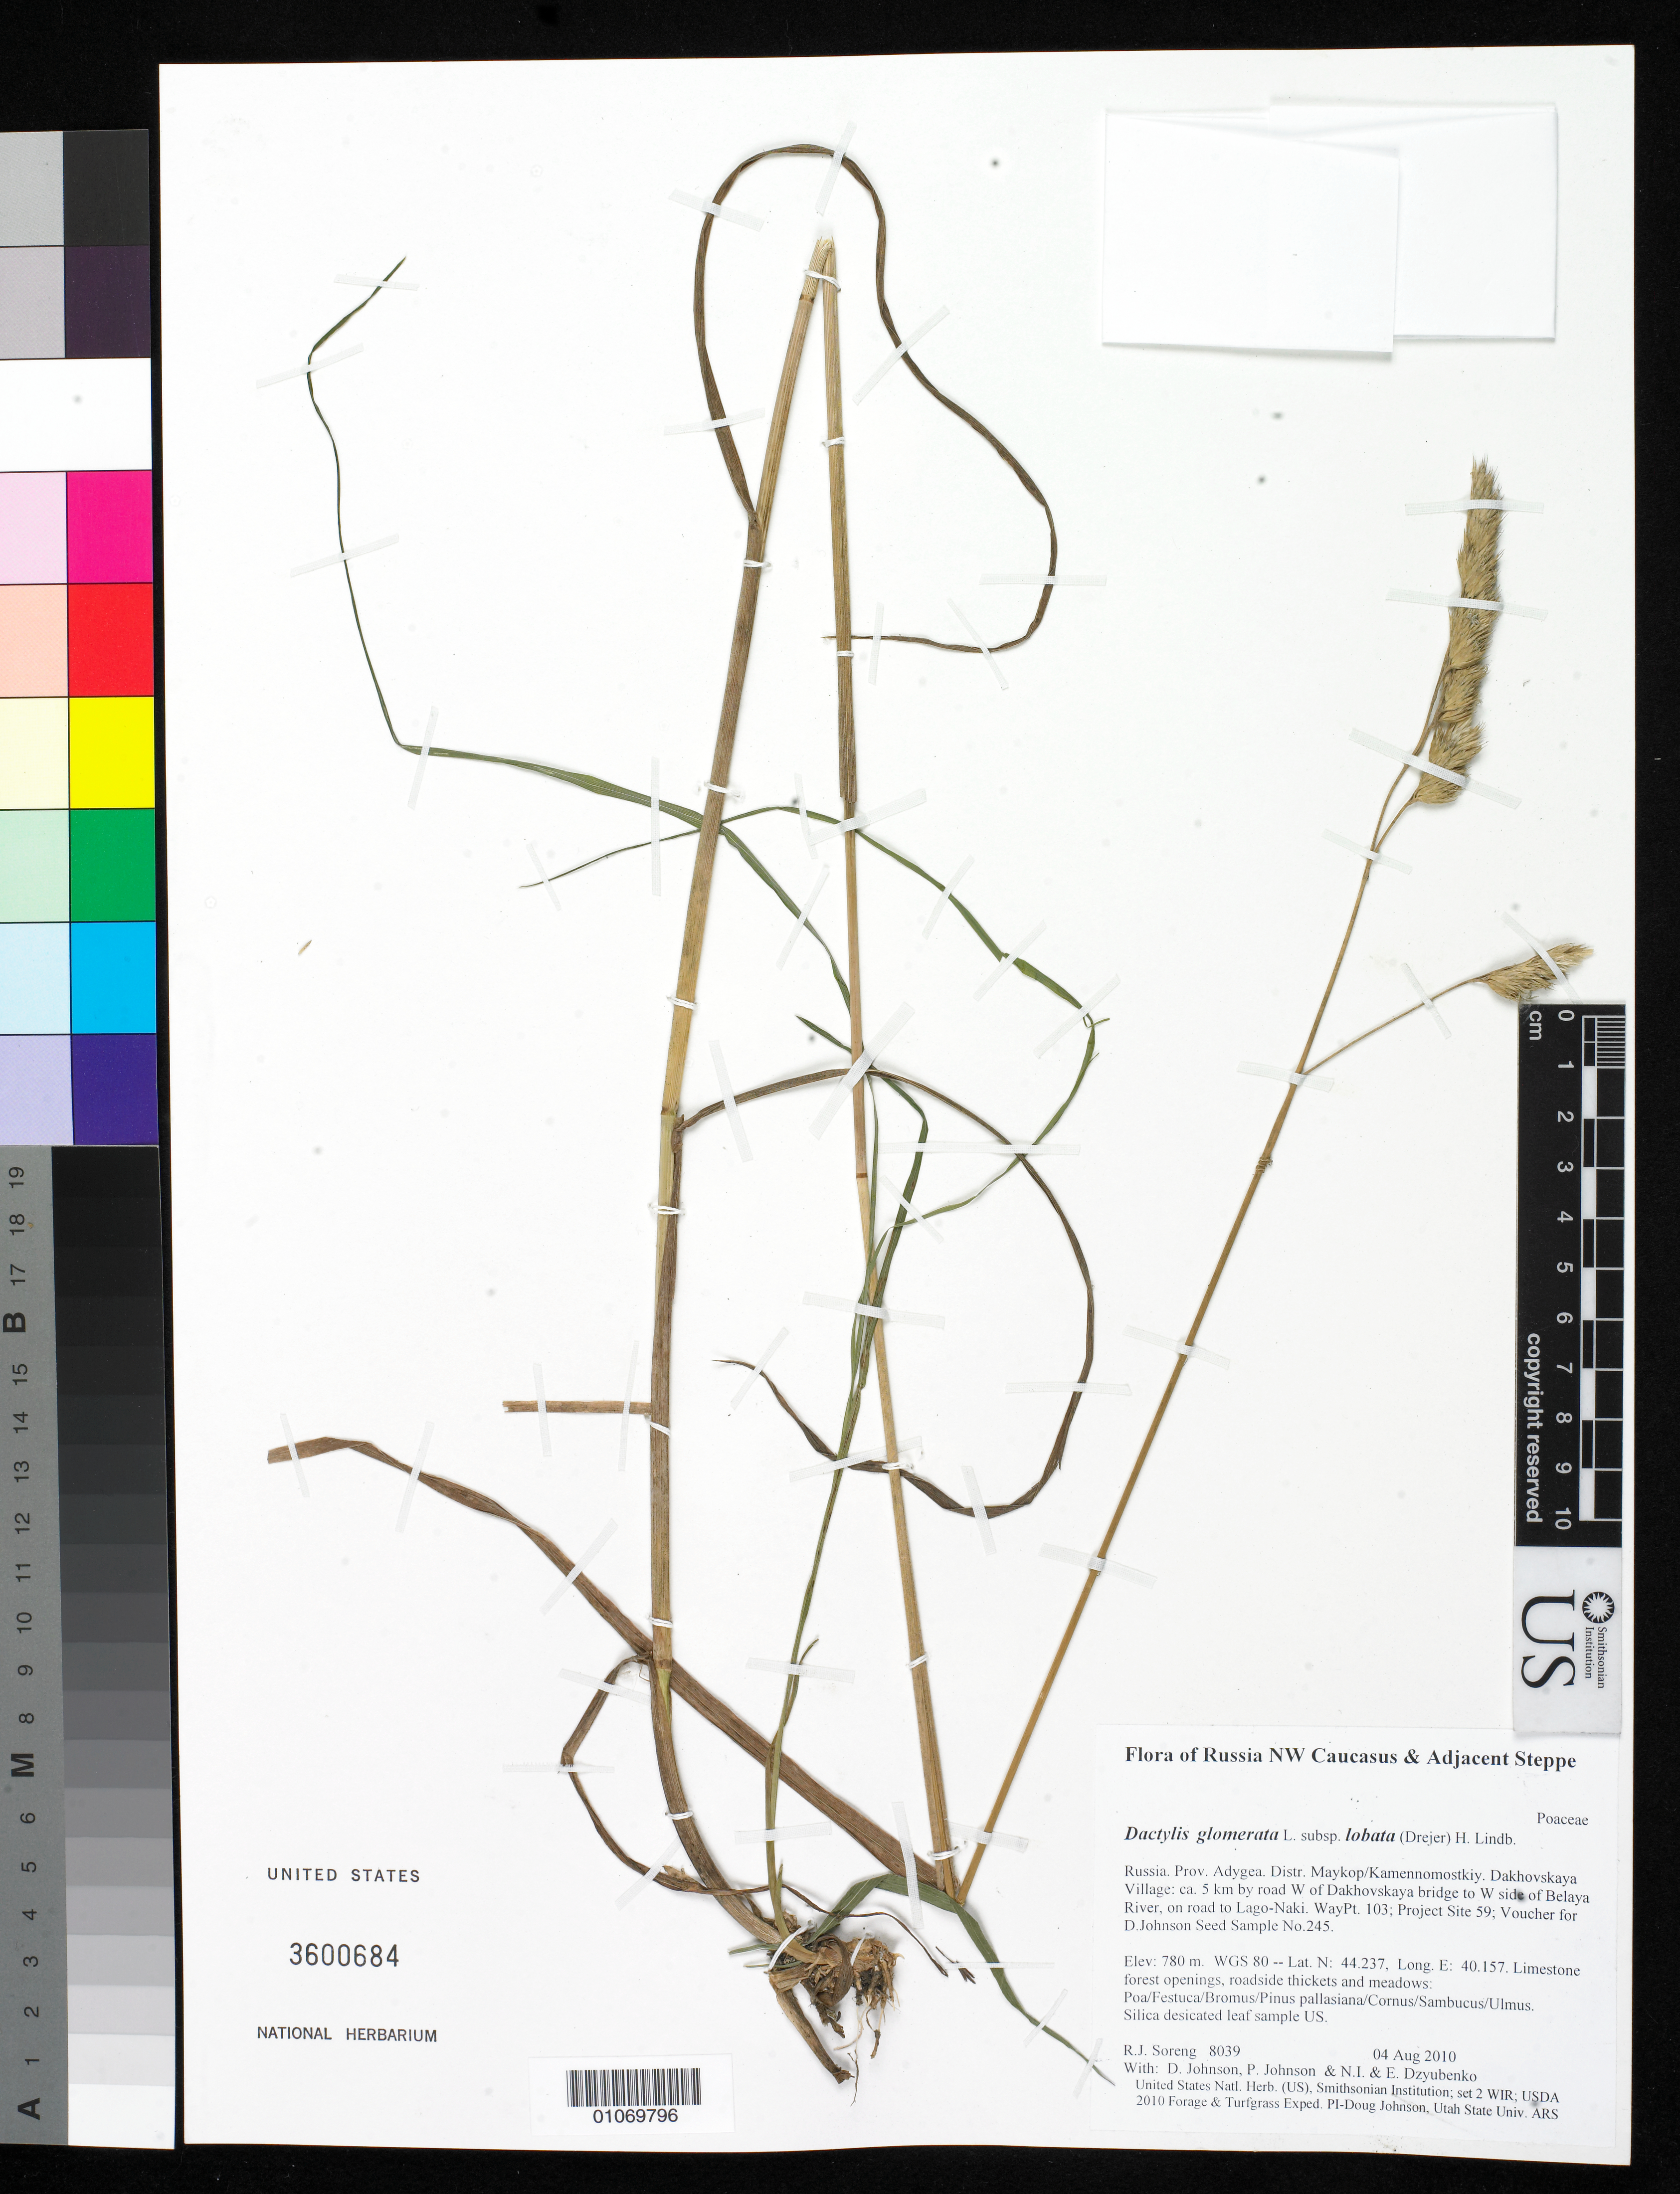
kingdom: Plantae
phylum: Tracheophyta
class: Liliopsida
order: Poales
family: Poaceae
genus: Dactylis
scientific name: Dactylis glomerata subsp. lobata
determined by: Soreng, Robert J., Research Associate (BOT), Smithsonian Institution - National Museum of Natural History (UNITED STATES)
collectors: R. J. Soreng, D. Johnson, P. Johnson, N. Dzyubenko & E. Dzyubenko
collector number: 8039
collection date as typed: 04 Aug 2010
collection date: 2010-08-04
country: Russian Federation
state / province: Adygea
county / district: Maykop/Kamennomostkiy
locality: Dakhovskaya Village: ca. 5 km by road W of Dakhovskaya bridge to W side of Belaya River, on road to Lago-Naki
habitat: Limestone forest openings, roadside thickets and meadows: Poa/Festuca/Bromus/Pinus pallasiana/Cornus/Sambucus/Ulmus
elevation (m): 780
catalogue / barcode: US 3600684